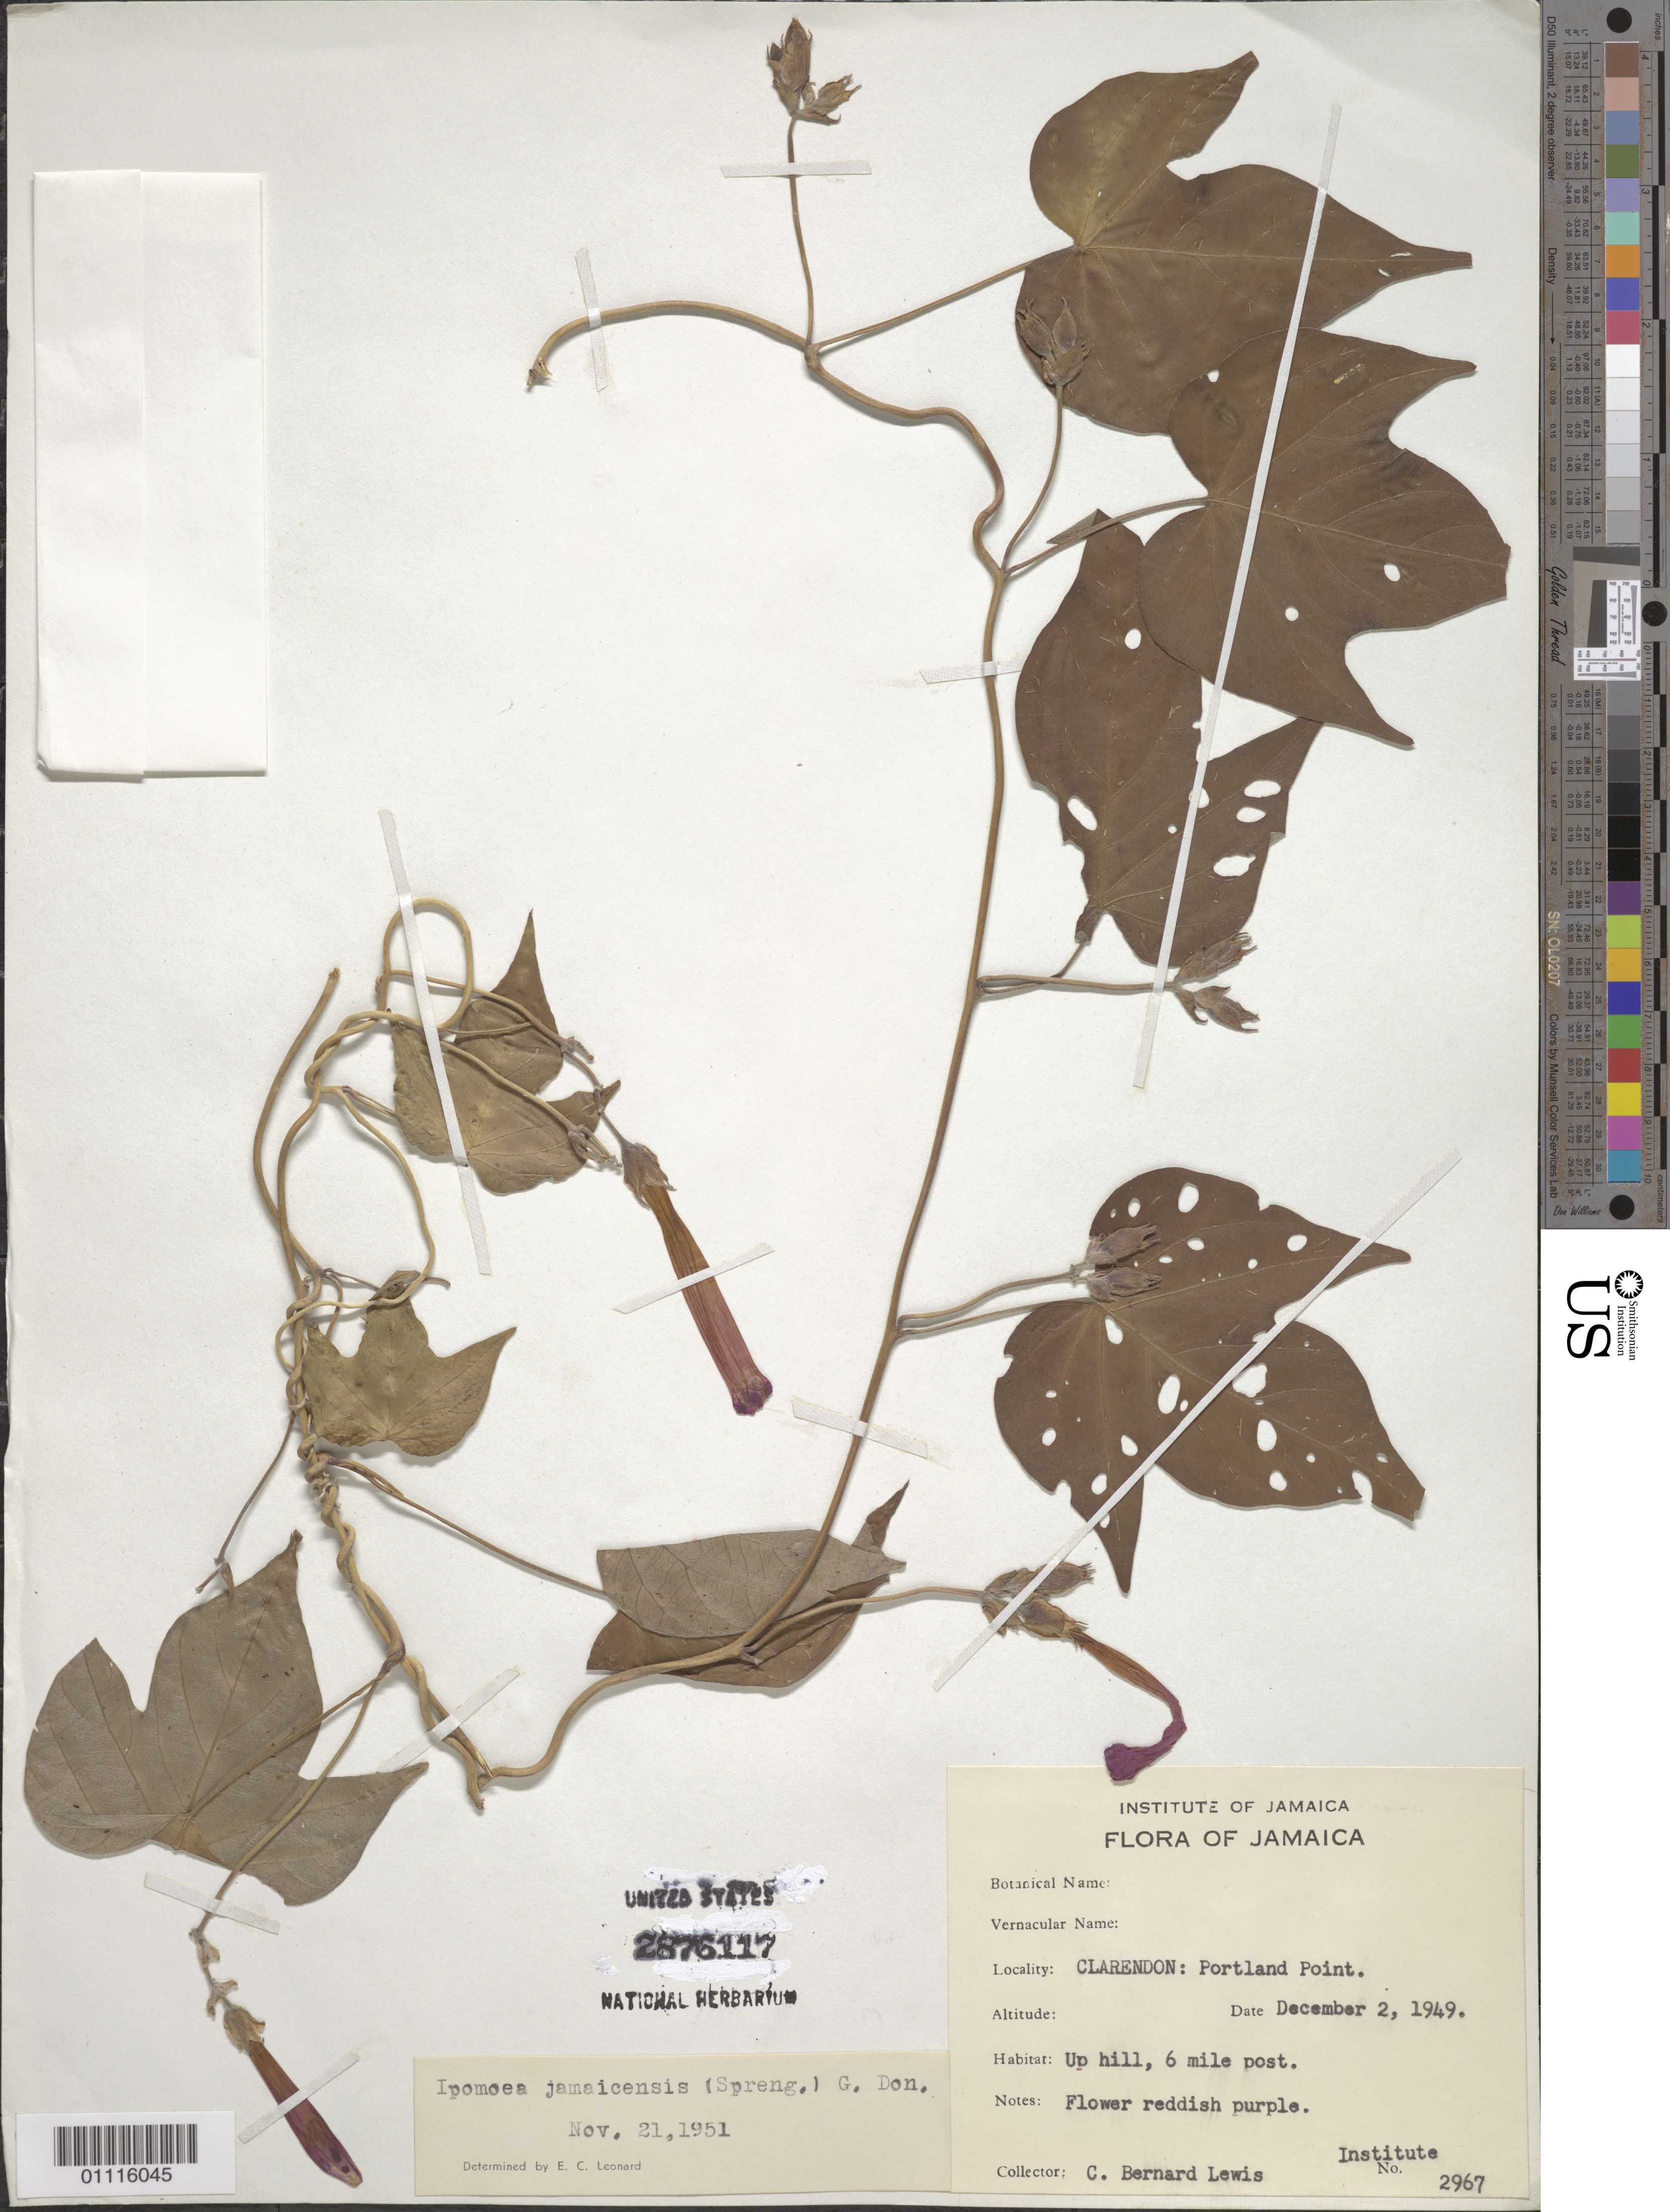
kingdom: Plantae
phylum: Tracheophyta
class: Magnoliopsida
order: Solanales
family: Convolvulaceae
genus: Ipomoea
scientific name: Ipomoea jamaicensis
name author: G. Don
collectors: C. B. Lewis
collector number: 2967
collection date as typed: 02 Dec 1949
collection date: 1949-12-02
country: Jamaica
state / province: Clarendon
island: Jamaica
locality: Portland Point. Up hill, 6 mile post.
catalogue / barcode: US 2876117